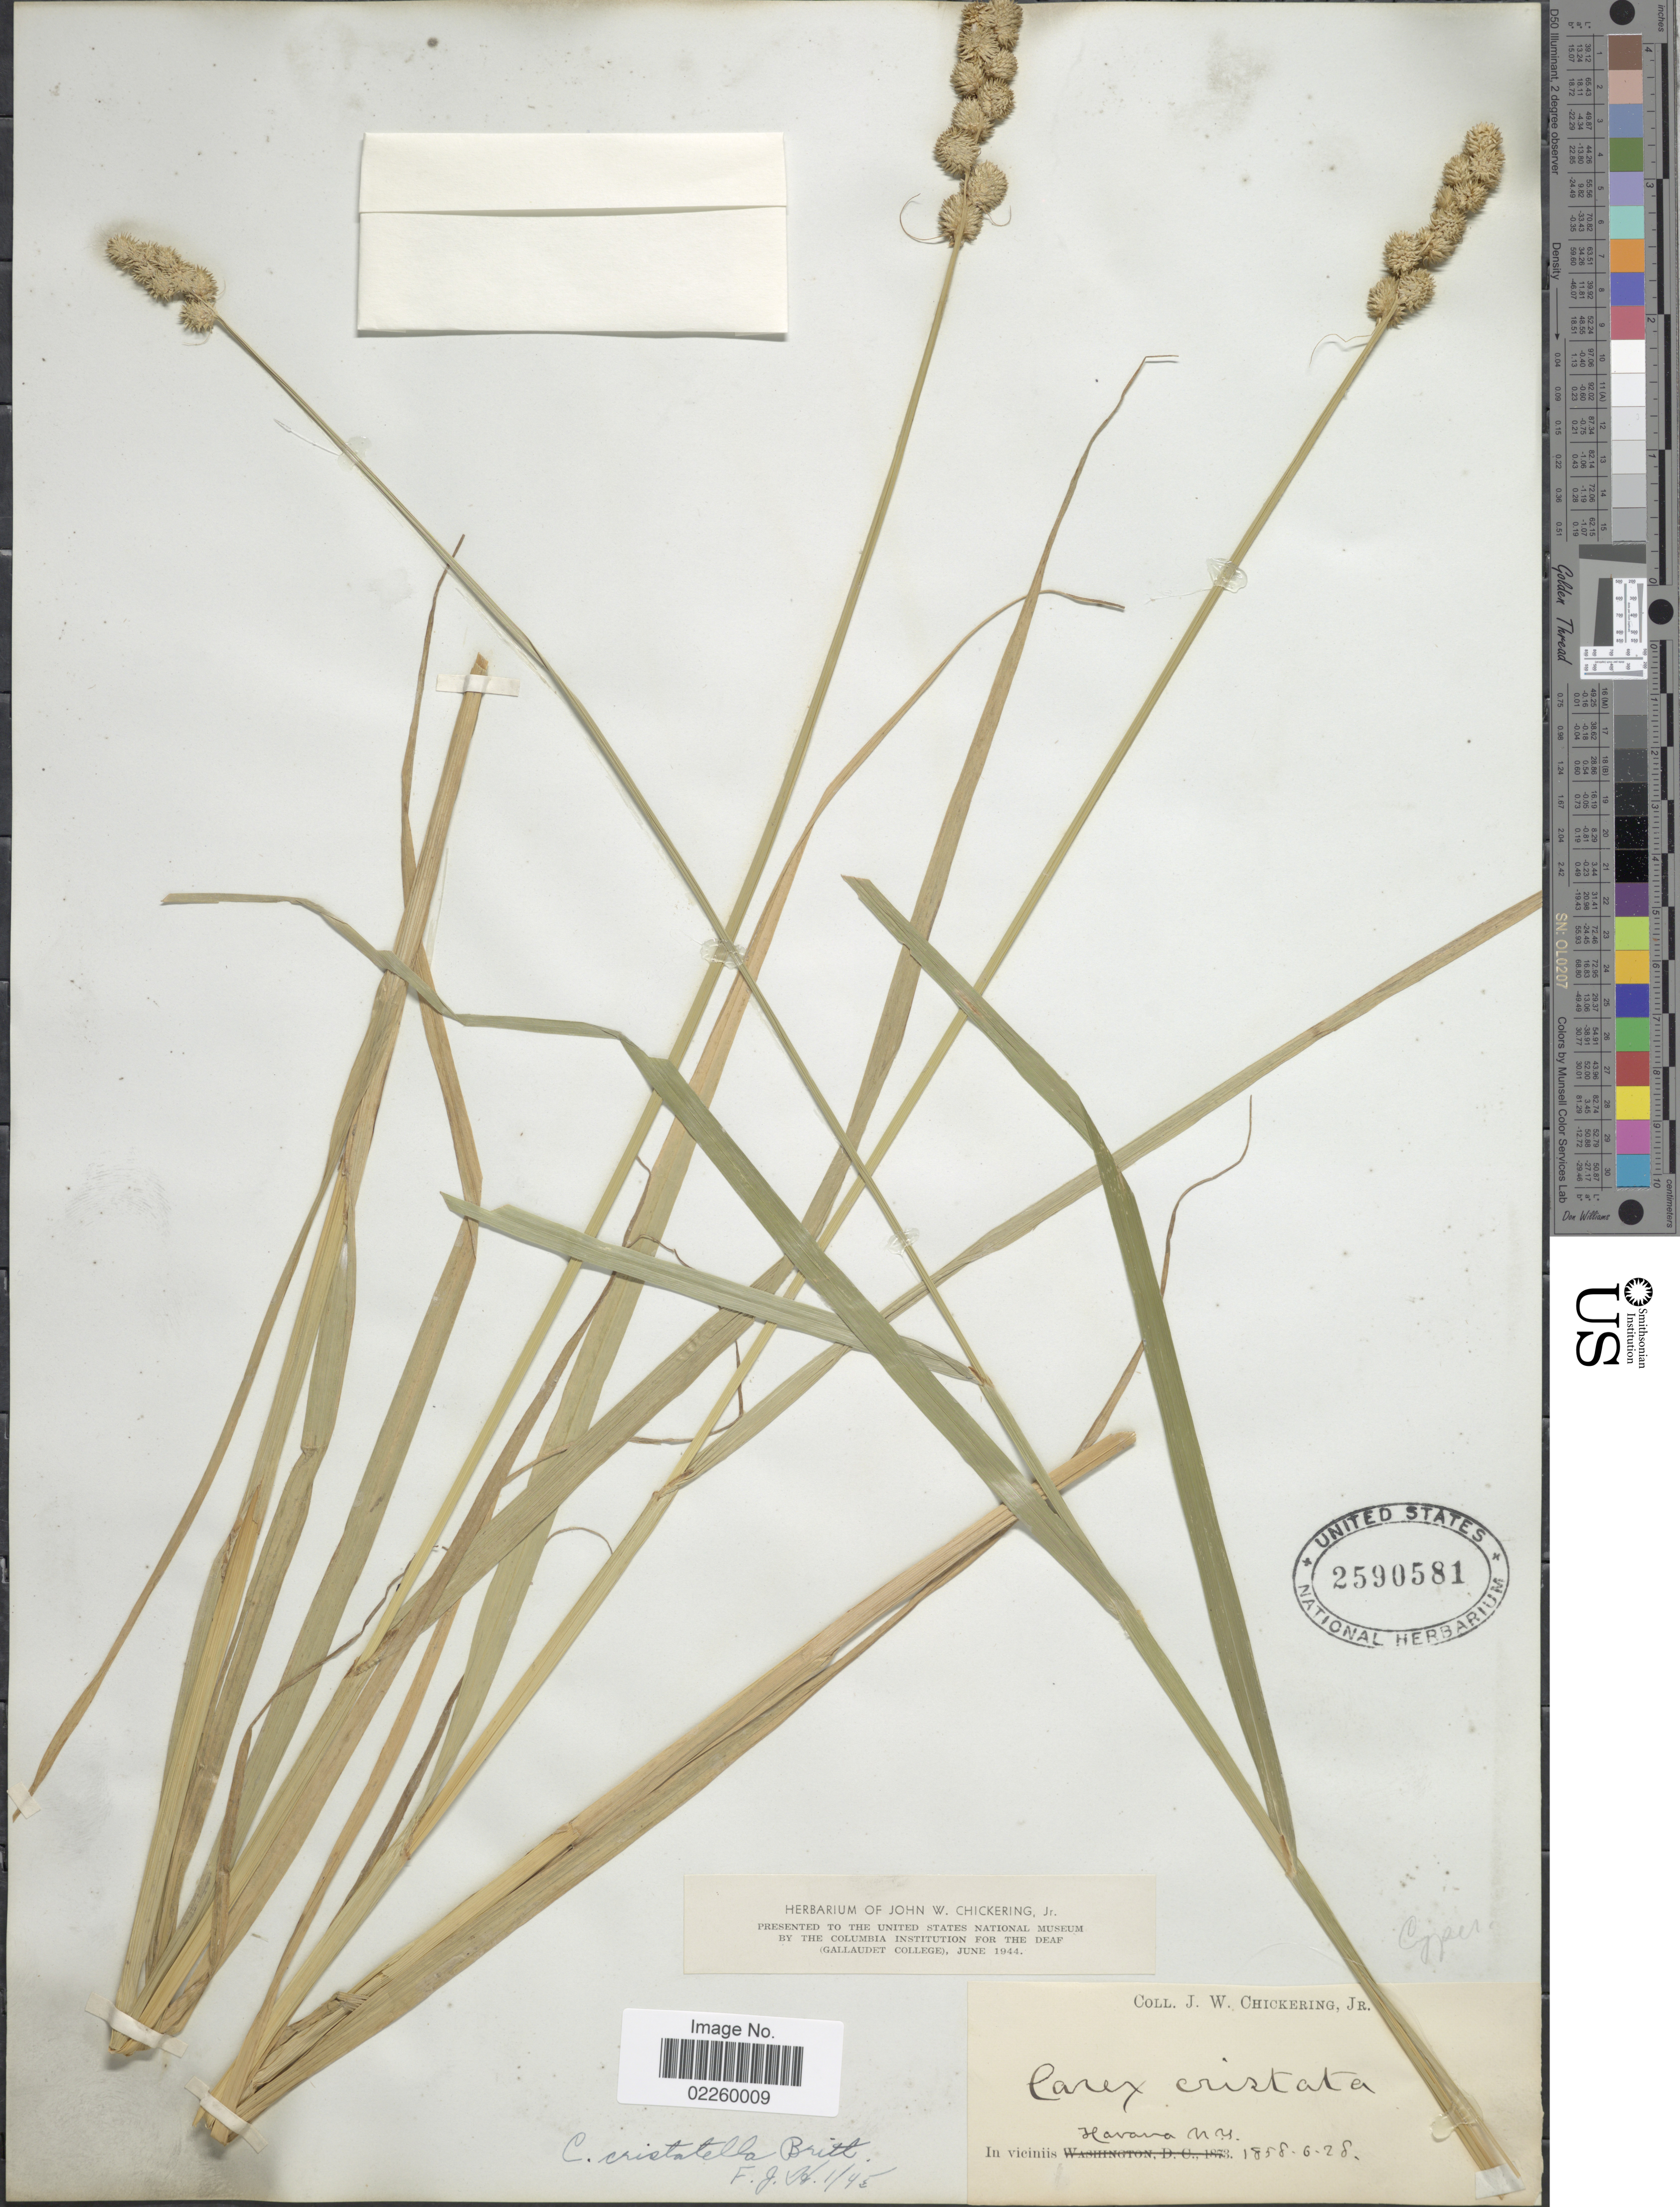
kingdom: Plantae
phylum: Tracheophyta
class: Liliopsida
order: Poales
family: Cyperaceae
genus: Carex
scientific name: Carex cristatella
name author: Britton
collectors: J. W. Chickering Jr.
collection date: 1858-06-28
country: United States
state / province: New York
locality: In viciniis Havana, N. Y.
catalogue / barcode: US 2590581